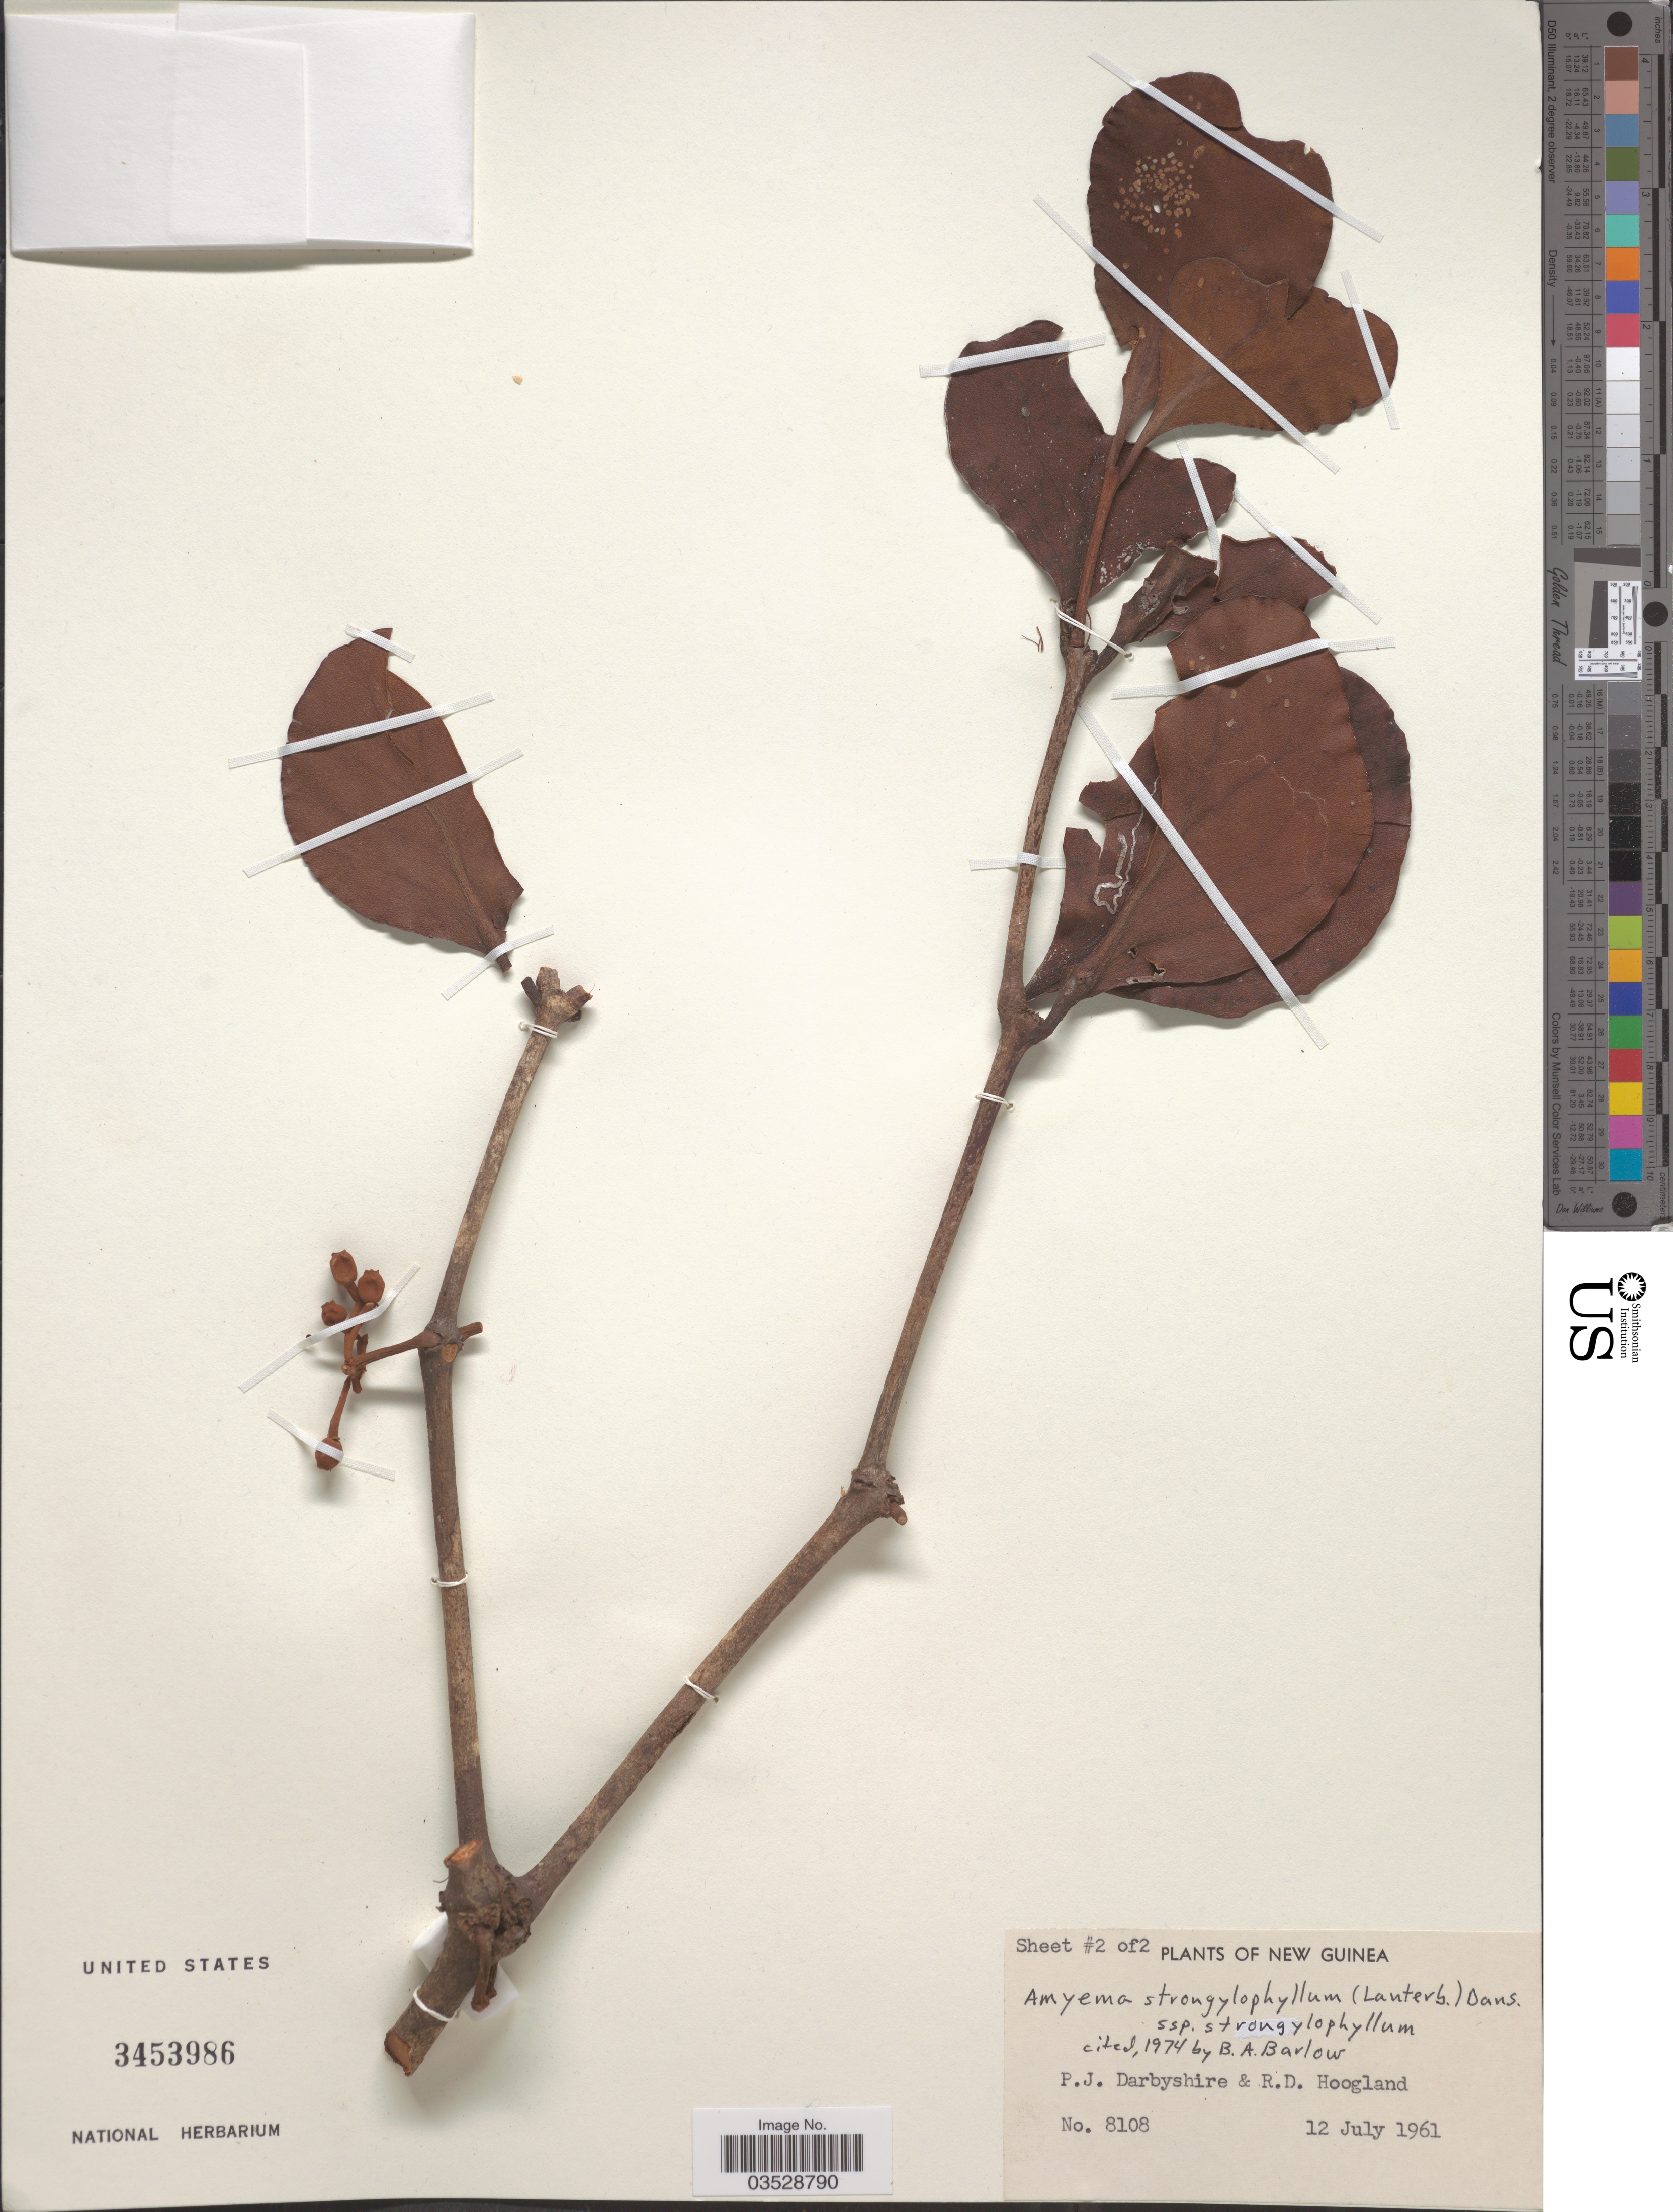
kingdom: Plantae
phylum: Tracheophyta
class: Magnoliopsida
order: Santalales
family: Loranthaceae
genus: Amyema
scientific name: Amyema strongylophyllum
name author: (Lauterb.) Danser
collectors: P. Darbyshire & R. D. Hoogland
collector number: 8108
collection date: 1961-07-12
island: New Guinea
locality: New Guinea.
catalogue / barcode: US 3453986